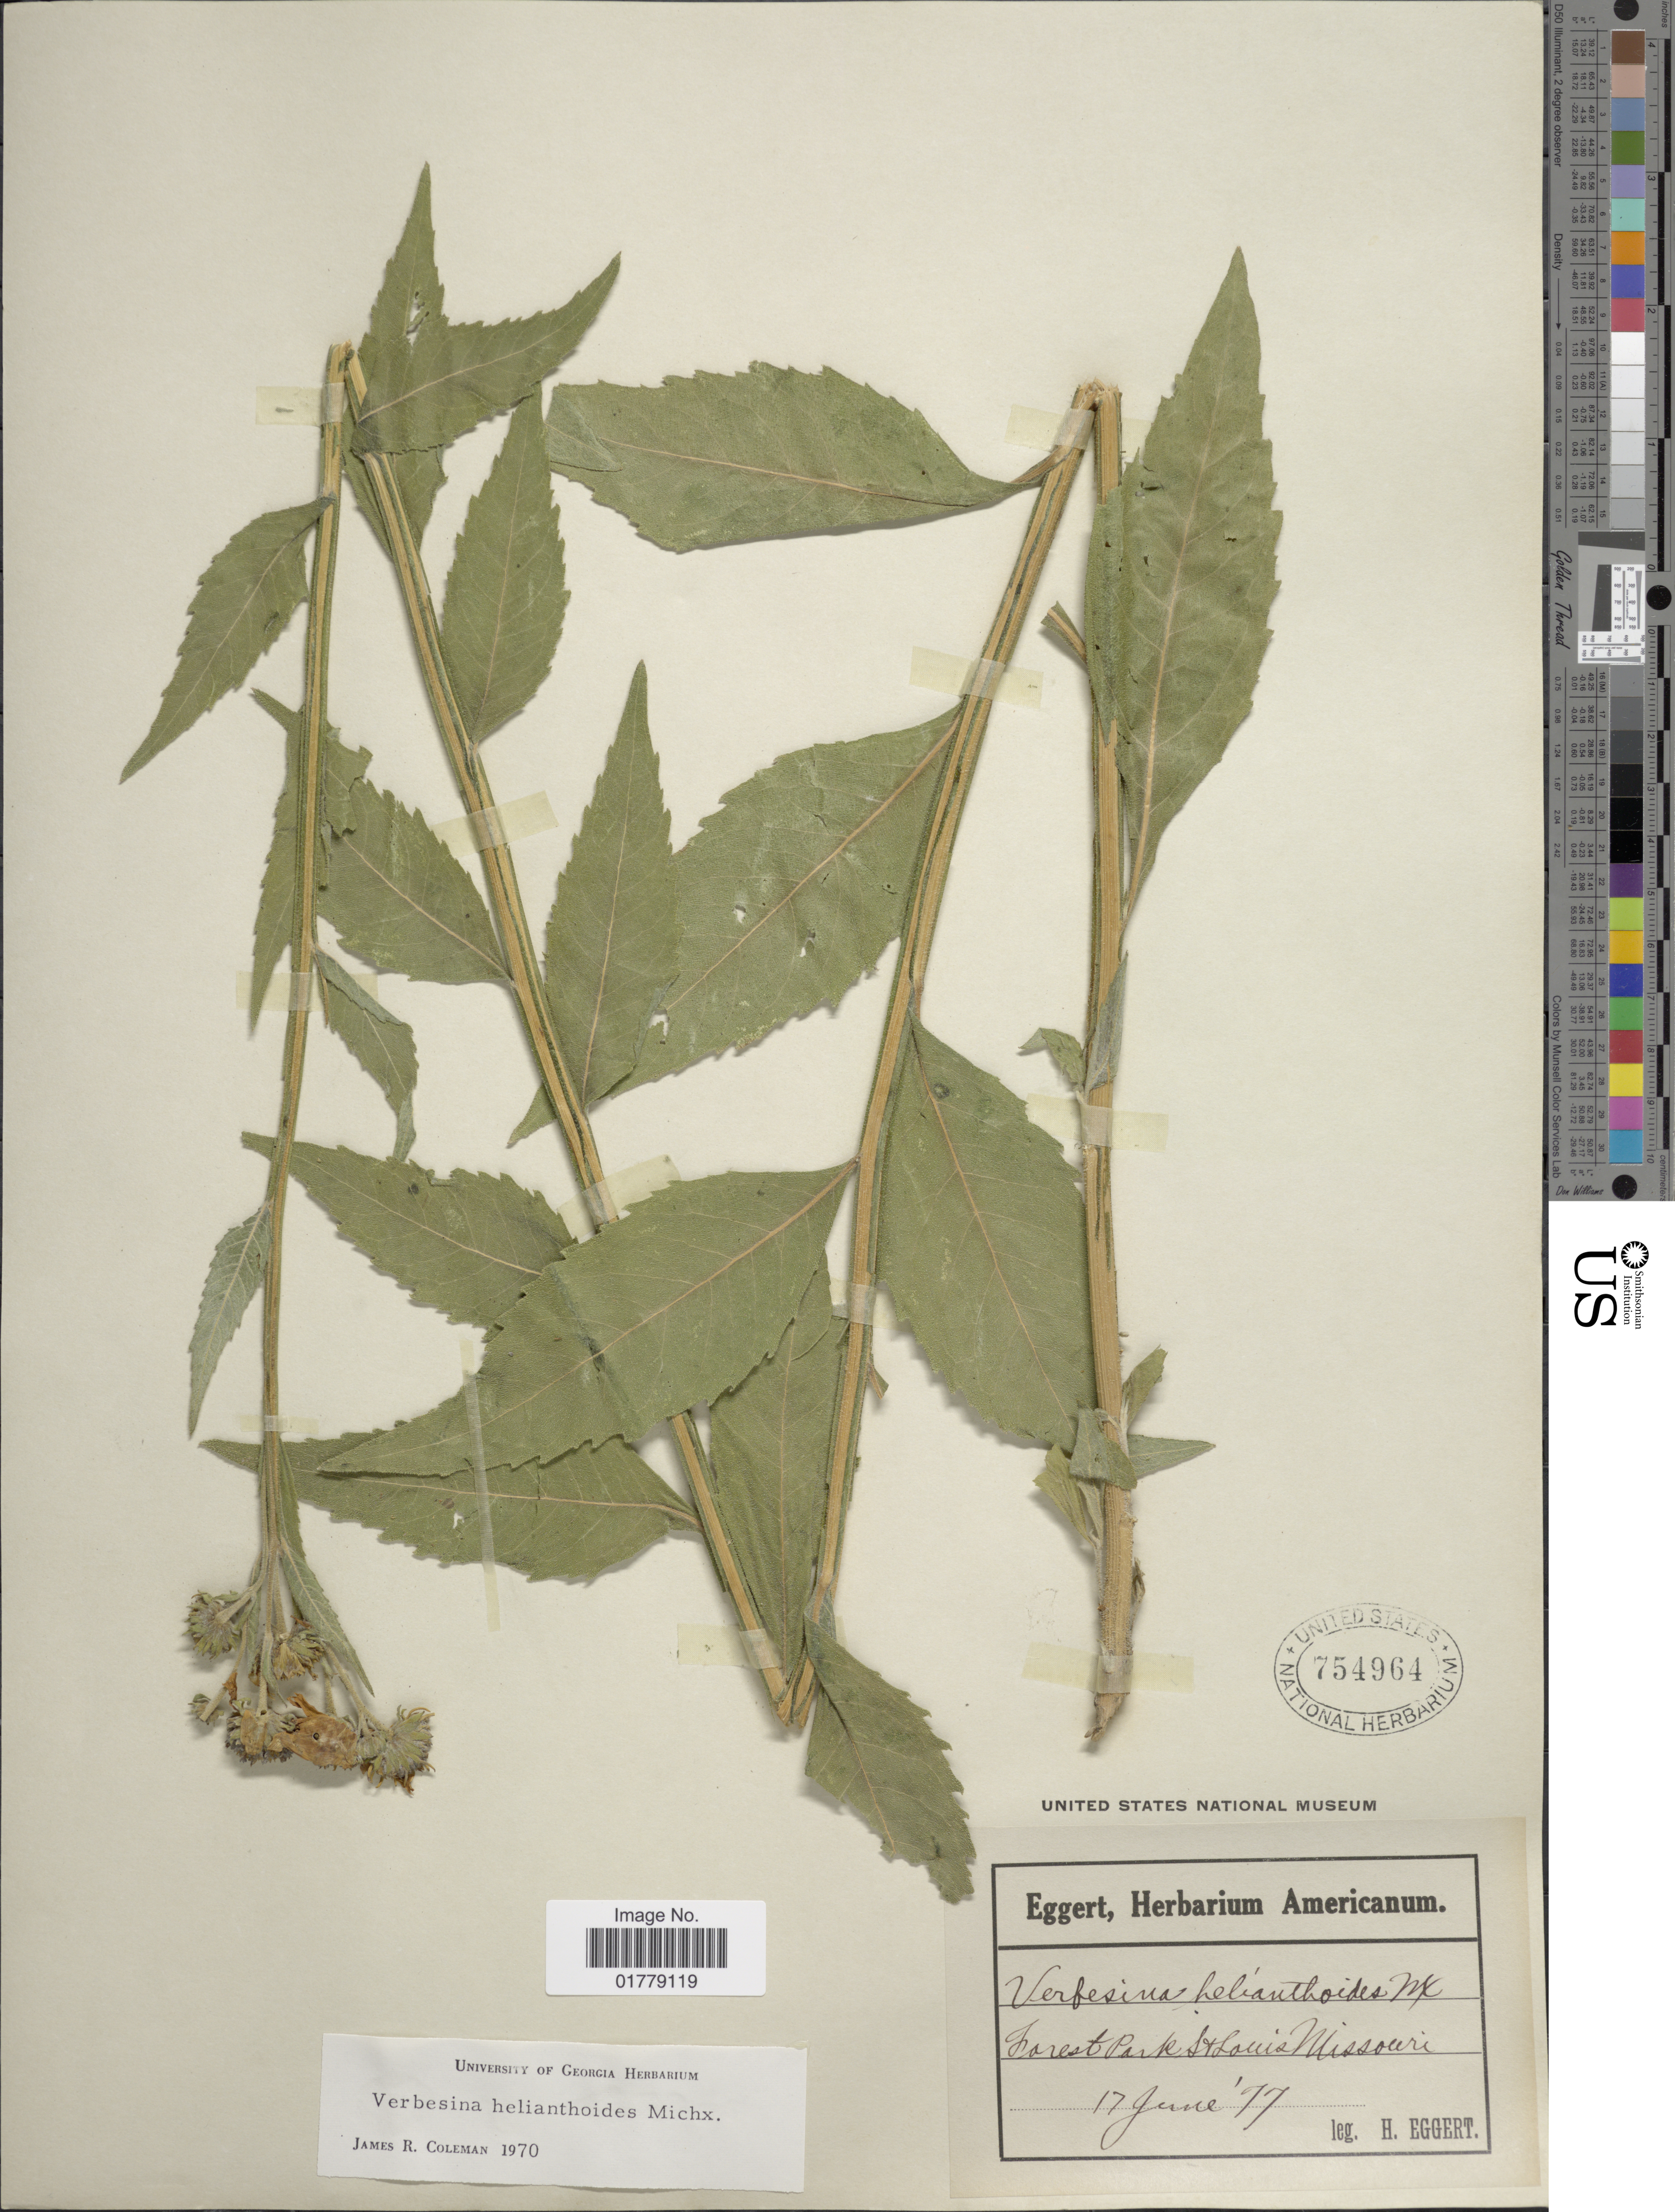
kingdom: Plantae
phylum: Tracheophyta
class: Magnoliopsida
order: Asterales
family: Asteraceae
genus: Verbesina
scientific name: Verbesina helianthoides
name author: Hook. & Arn. in Hook.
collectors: H. Eggert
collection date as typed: Transcribed d/m/y: 17/6/77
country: United States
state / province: Missouri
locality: Forest Park St Louis Missouri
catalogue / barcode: US 754964